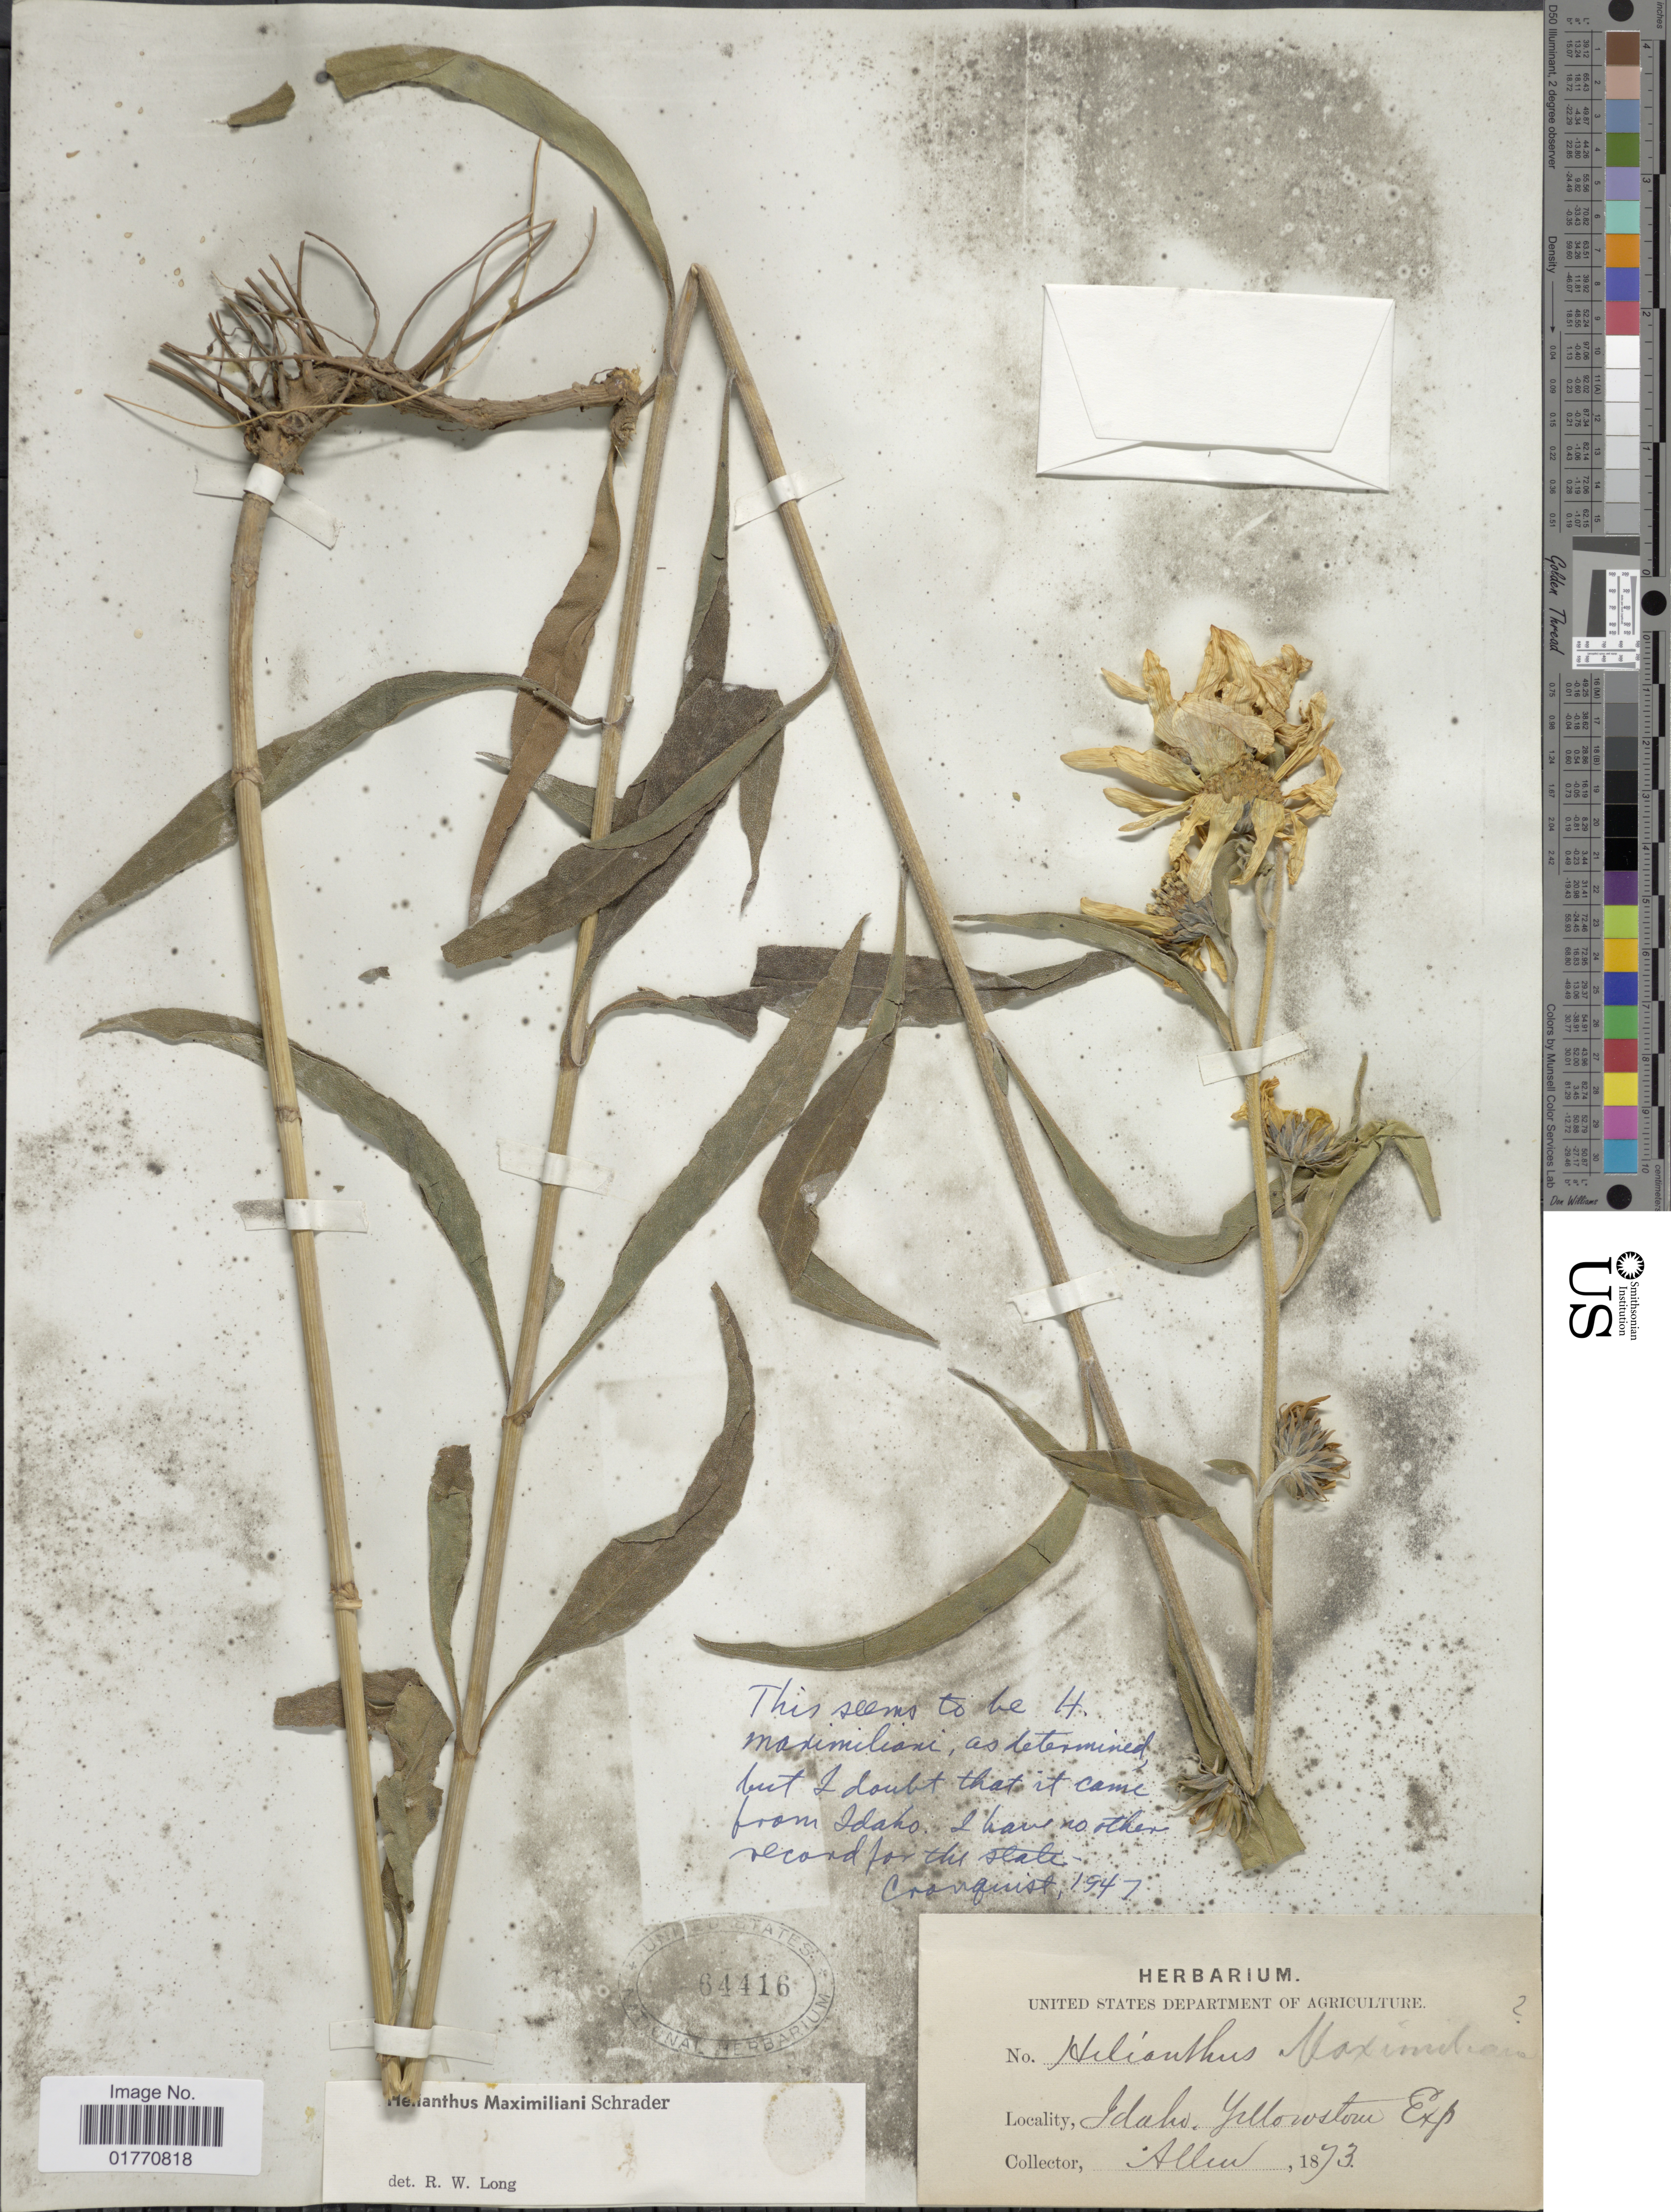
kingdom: Plantae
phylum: Tracheophyta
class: Magnoliopsida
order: Asterales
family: Asteraceae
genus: Helianthus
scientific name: Helianthus maximiliani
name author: Schrad.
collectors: -- Allen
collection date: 1873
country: United States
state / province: Idaho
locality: Yellowstone Exp.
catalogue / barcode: US 64416